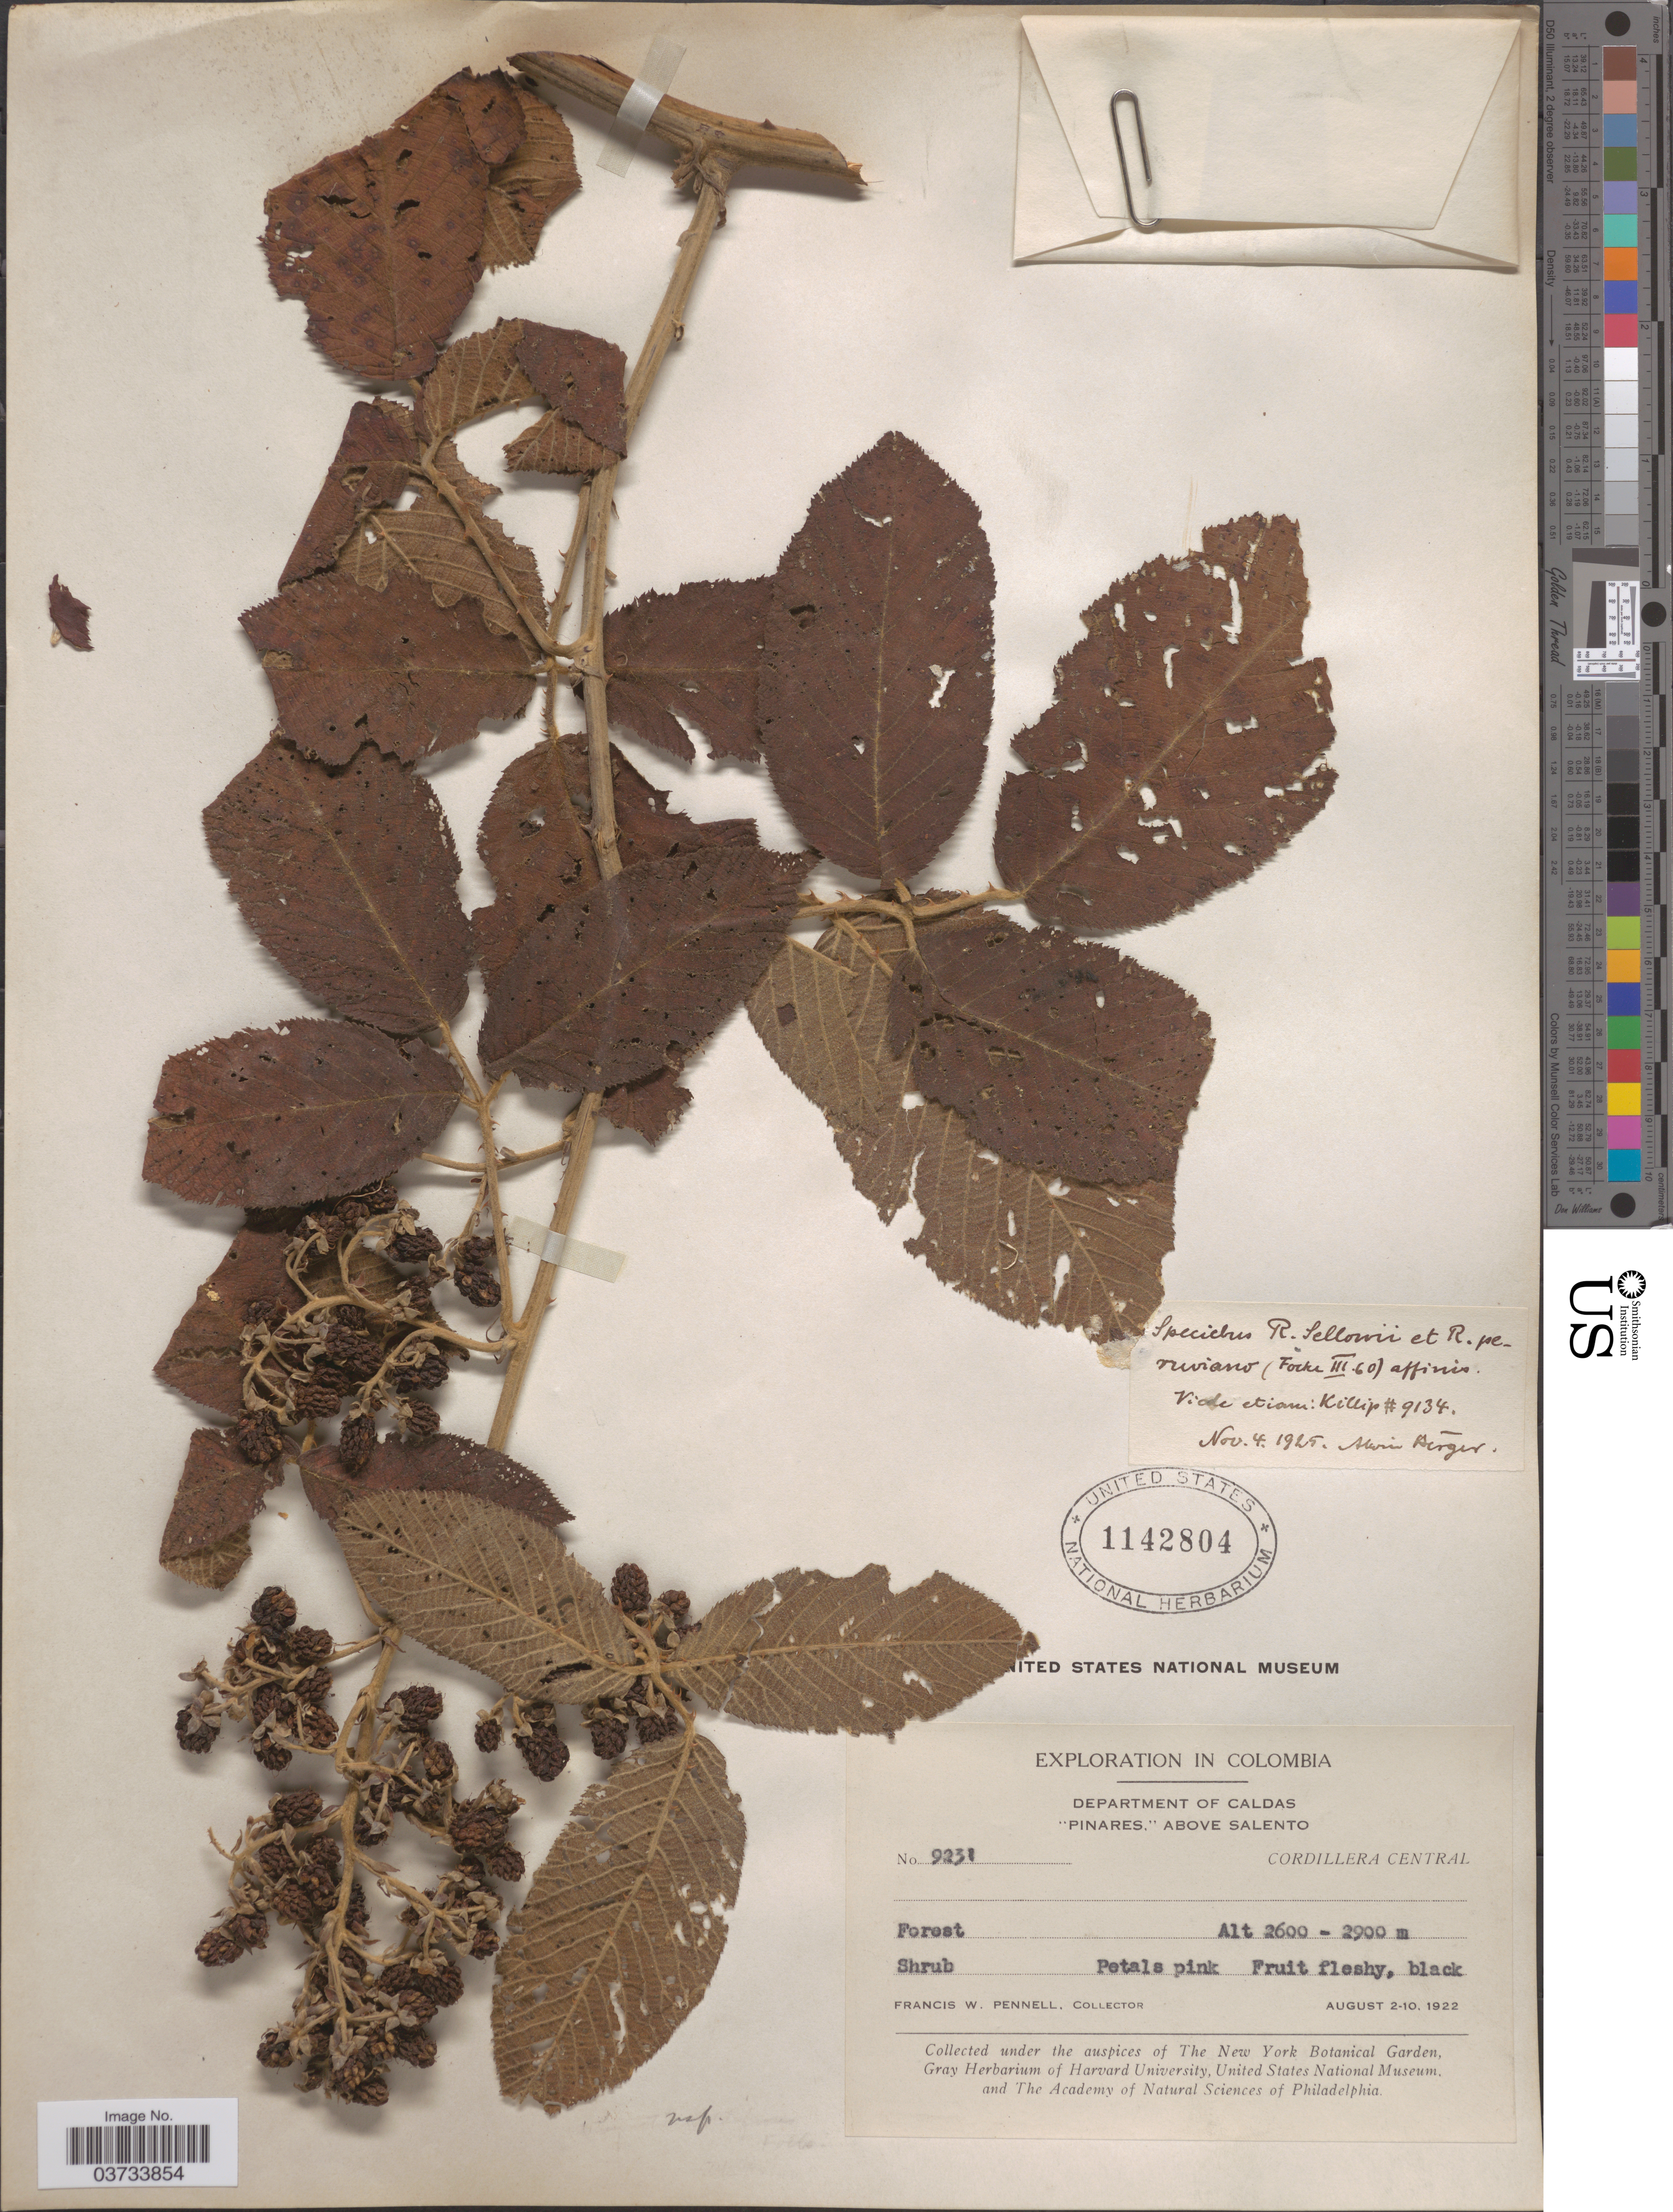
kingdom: Plantae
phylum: Tracheophyta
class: Magnoliopsida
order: Rosales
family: Rosaceae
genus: Rubus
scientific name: Rubus sp.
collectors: F. W. Pennell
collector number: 9231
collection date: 1922-08-02/1922-08-10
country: Colombia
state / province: Caldas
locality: Department of Caldas. "Pinares," above Salento. Cordillera Central.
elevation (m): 2600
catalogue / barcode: US 1142804